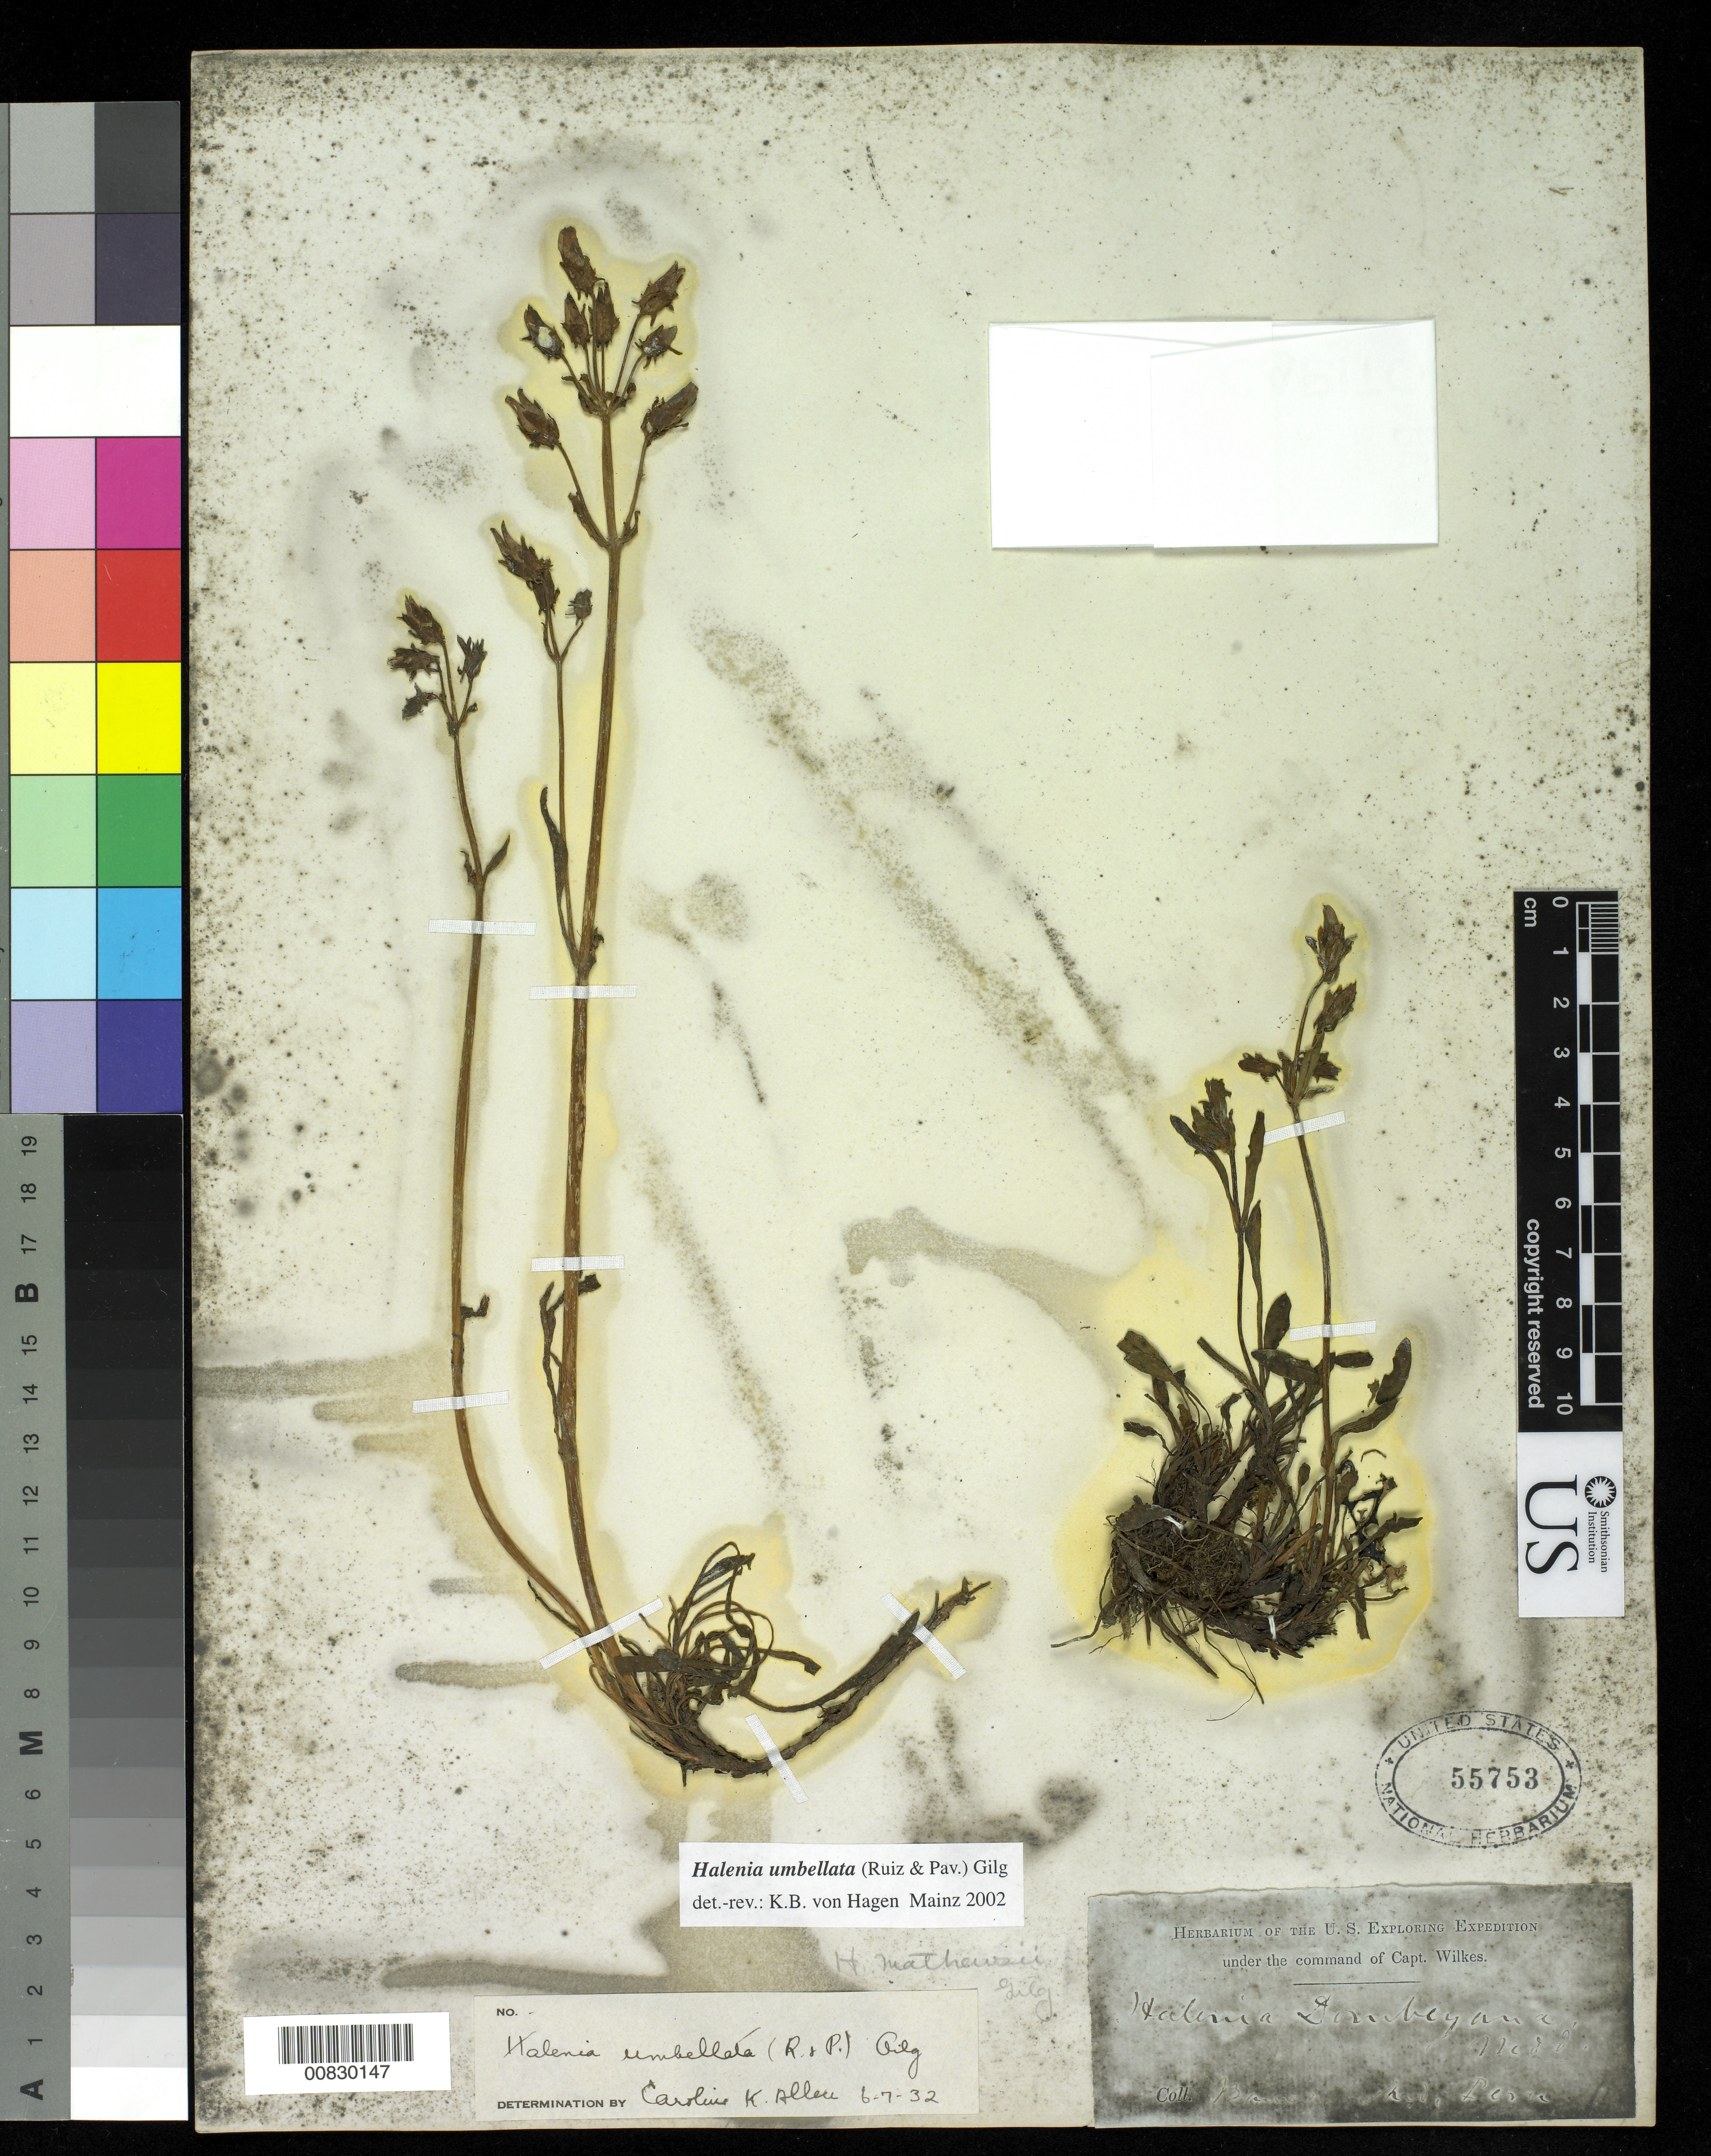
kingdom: Plantae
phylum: Tracheophyta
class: Magnoliopsida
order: Gentianales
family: Gentianaceae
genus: Halenia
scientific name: Halenia umbellata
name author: (Ruiz & Pav.) Gilg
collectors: Wilkes Explor. Exped.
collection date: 1838/1842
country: Peru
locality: Banos, And.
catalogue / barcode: US 55753